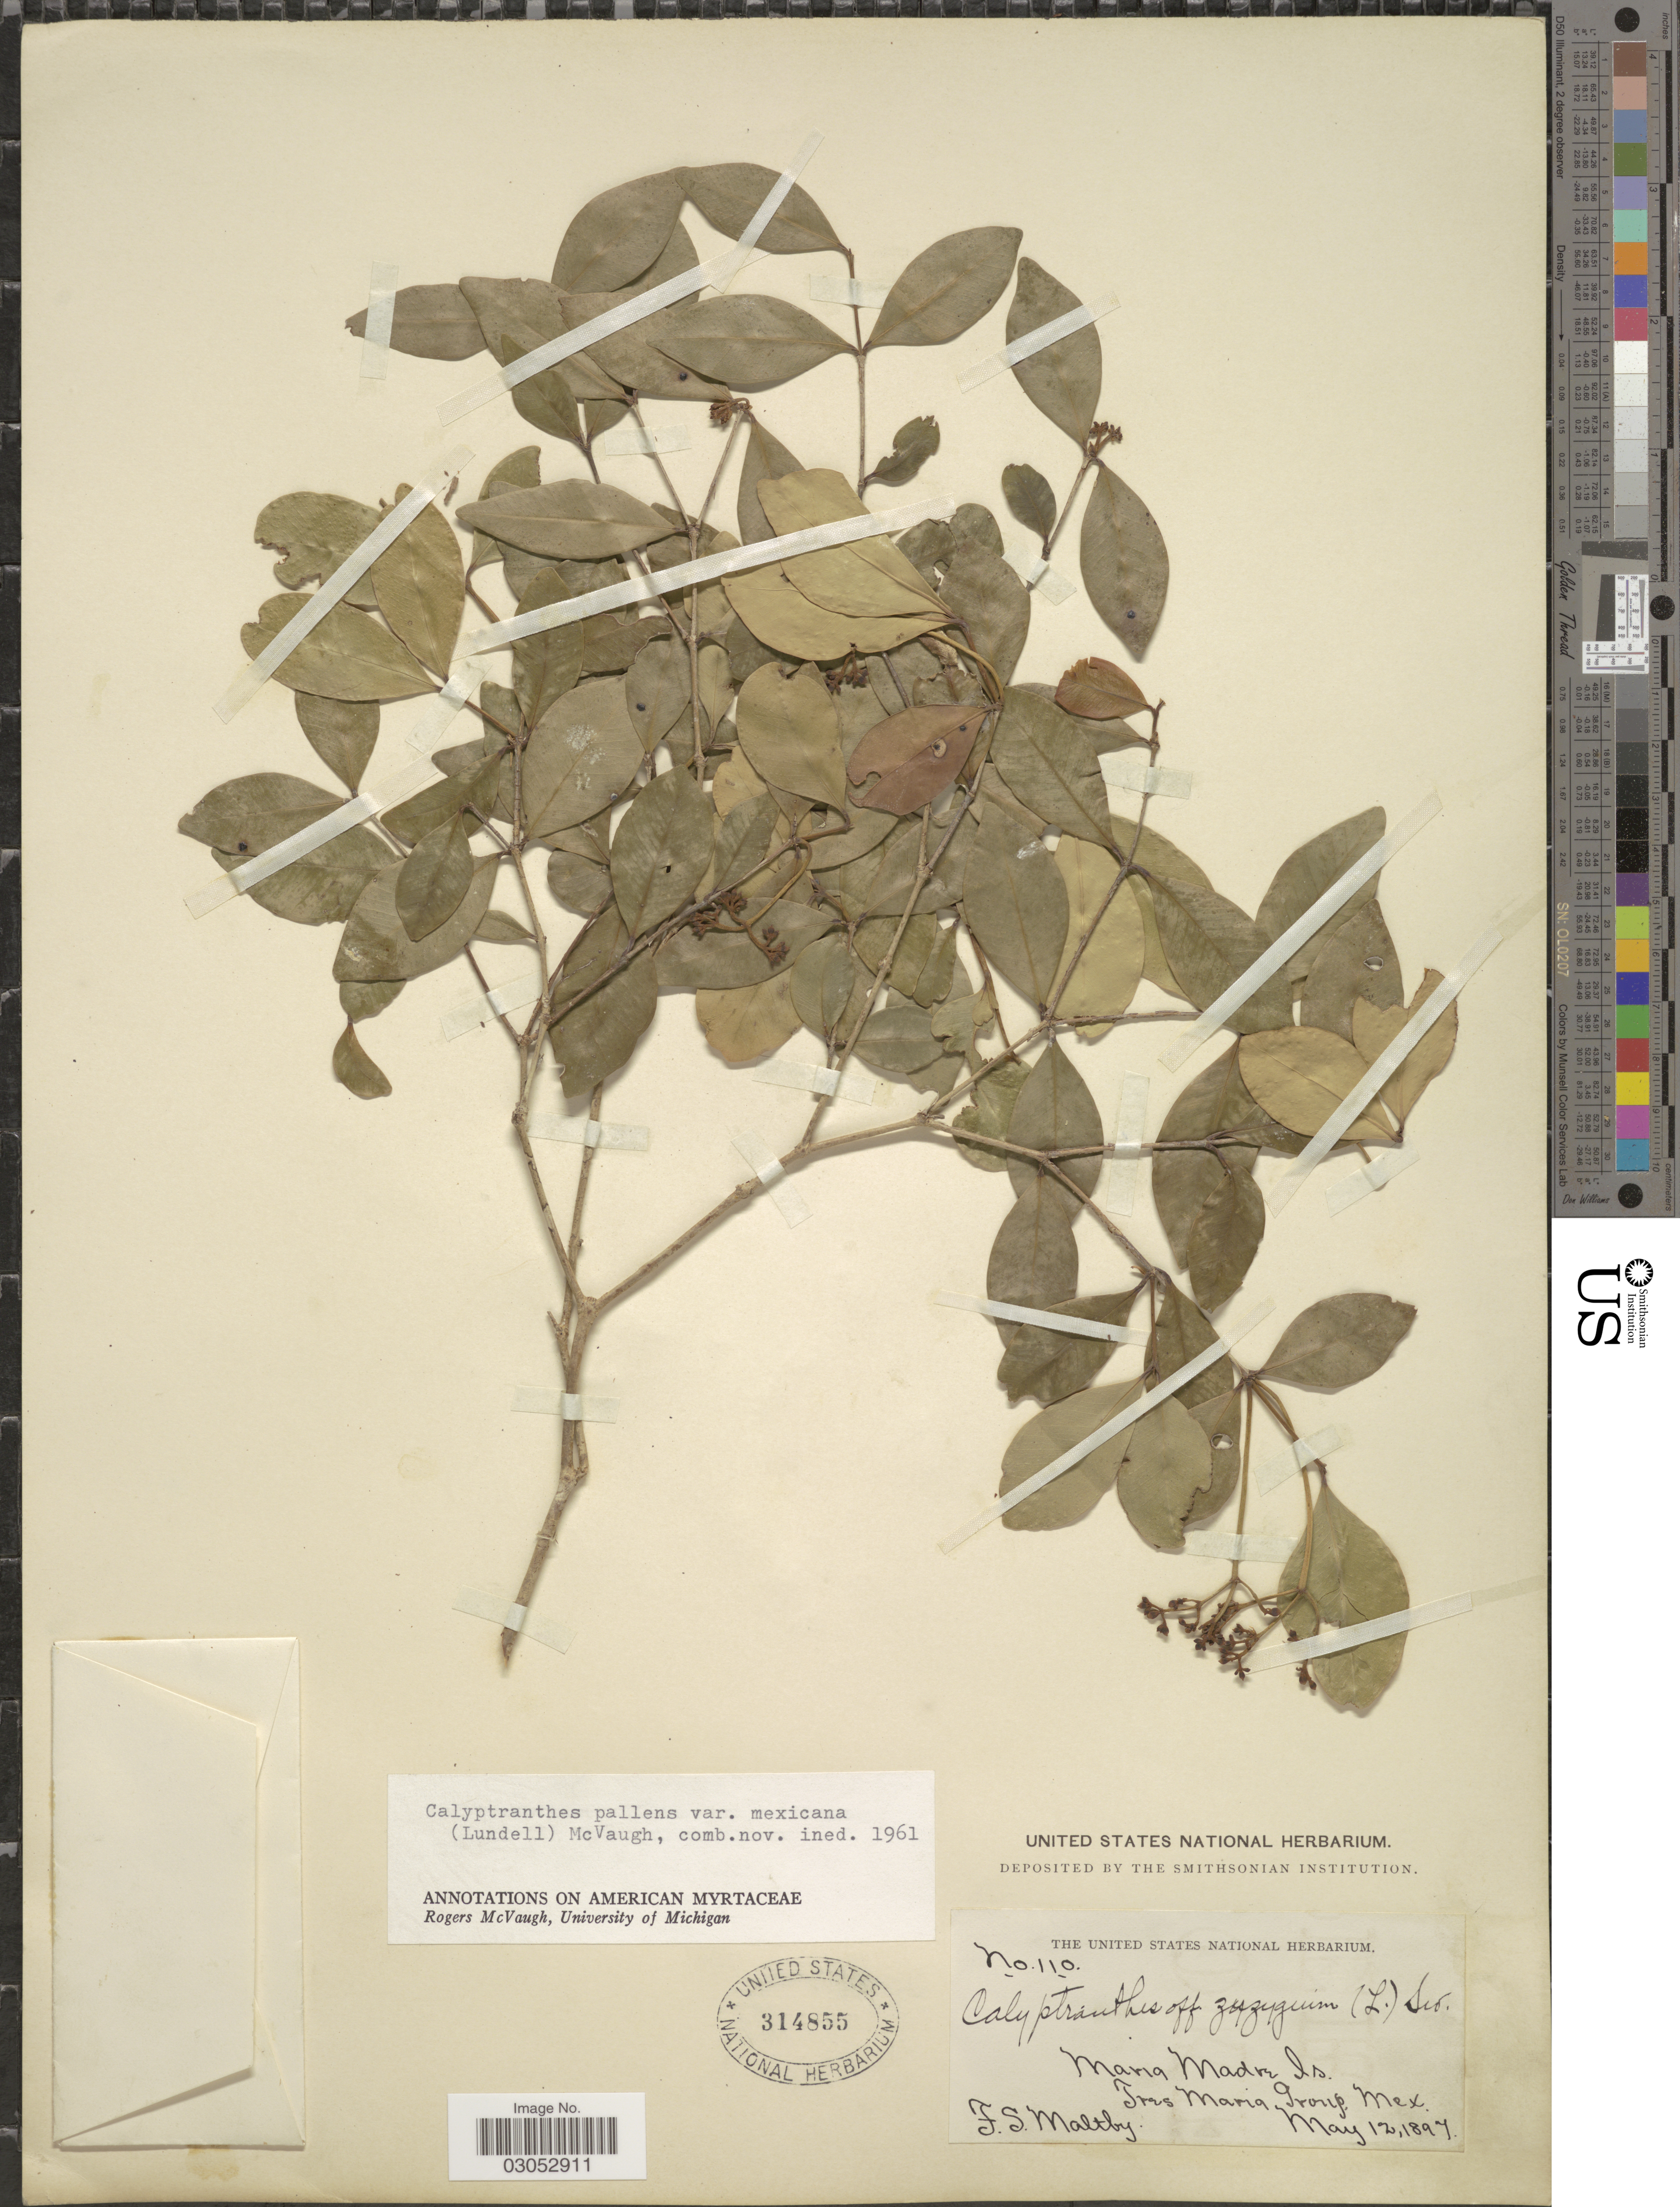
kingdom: Plantae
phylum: Tracheophyta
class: Magnoliopsida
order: Myrtales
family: Myrtaceae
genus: Myrcia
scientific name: Myrcia neopallens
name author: A.R. Lourenço & E. Lucas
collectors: F. S. Maltby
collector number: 110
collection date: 1897-05-12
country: Mexico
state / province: Nayarit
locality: Maria Madre Is., Tres Maria Group.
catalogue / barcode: US 314855